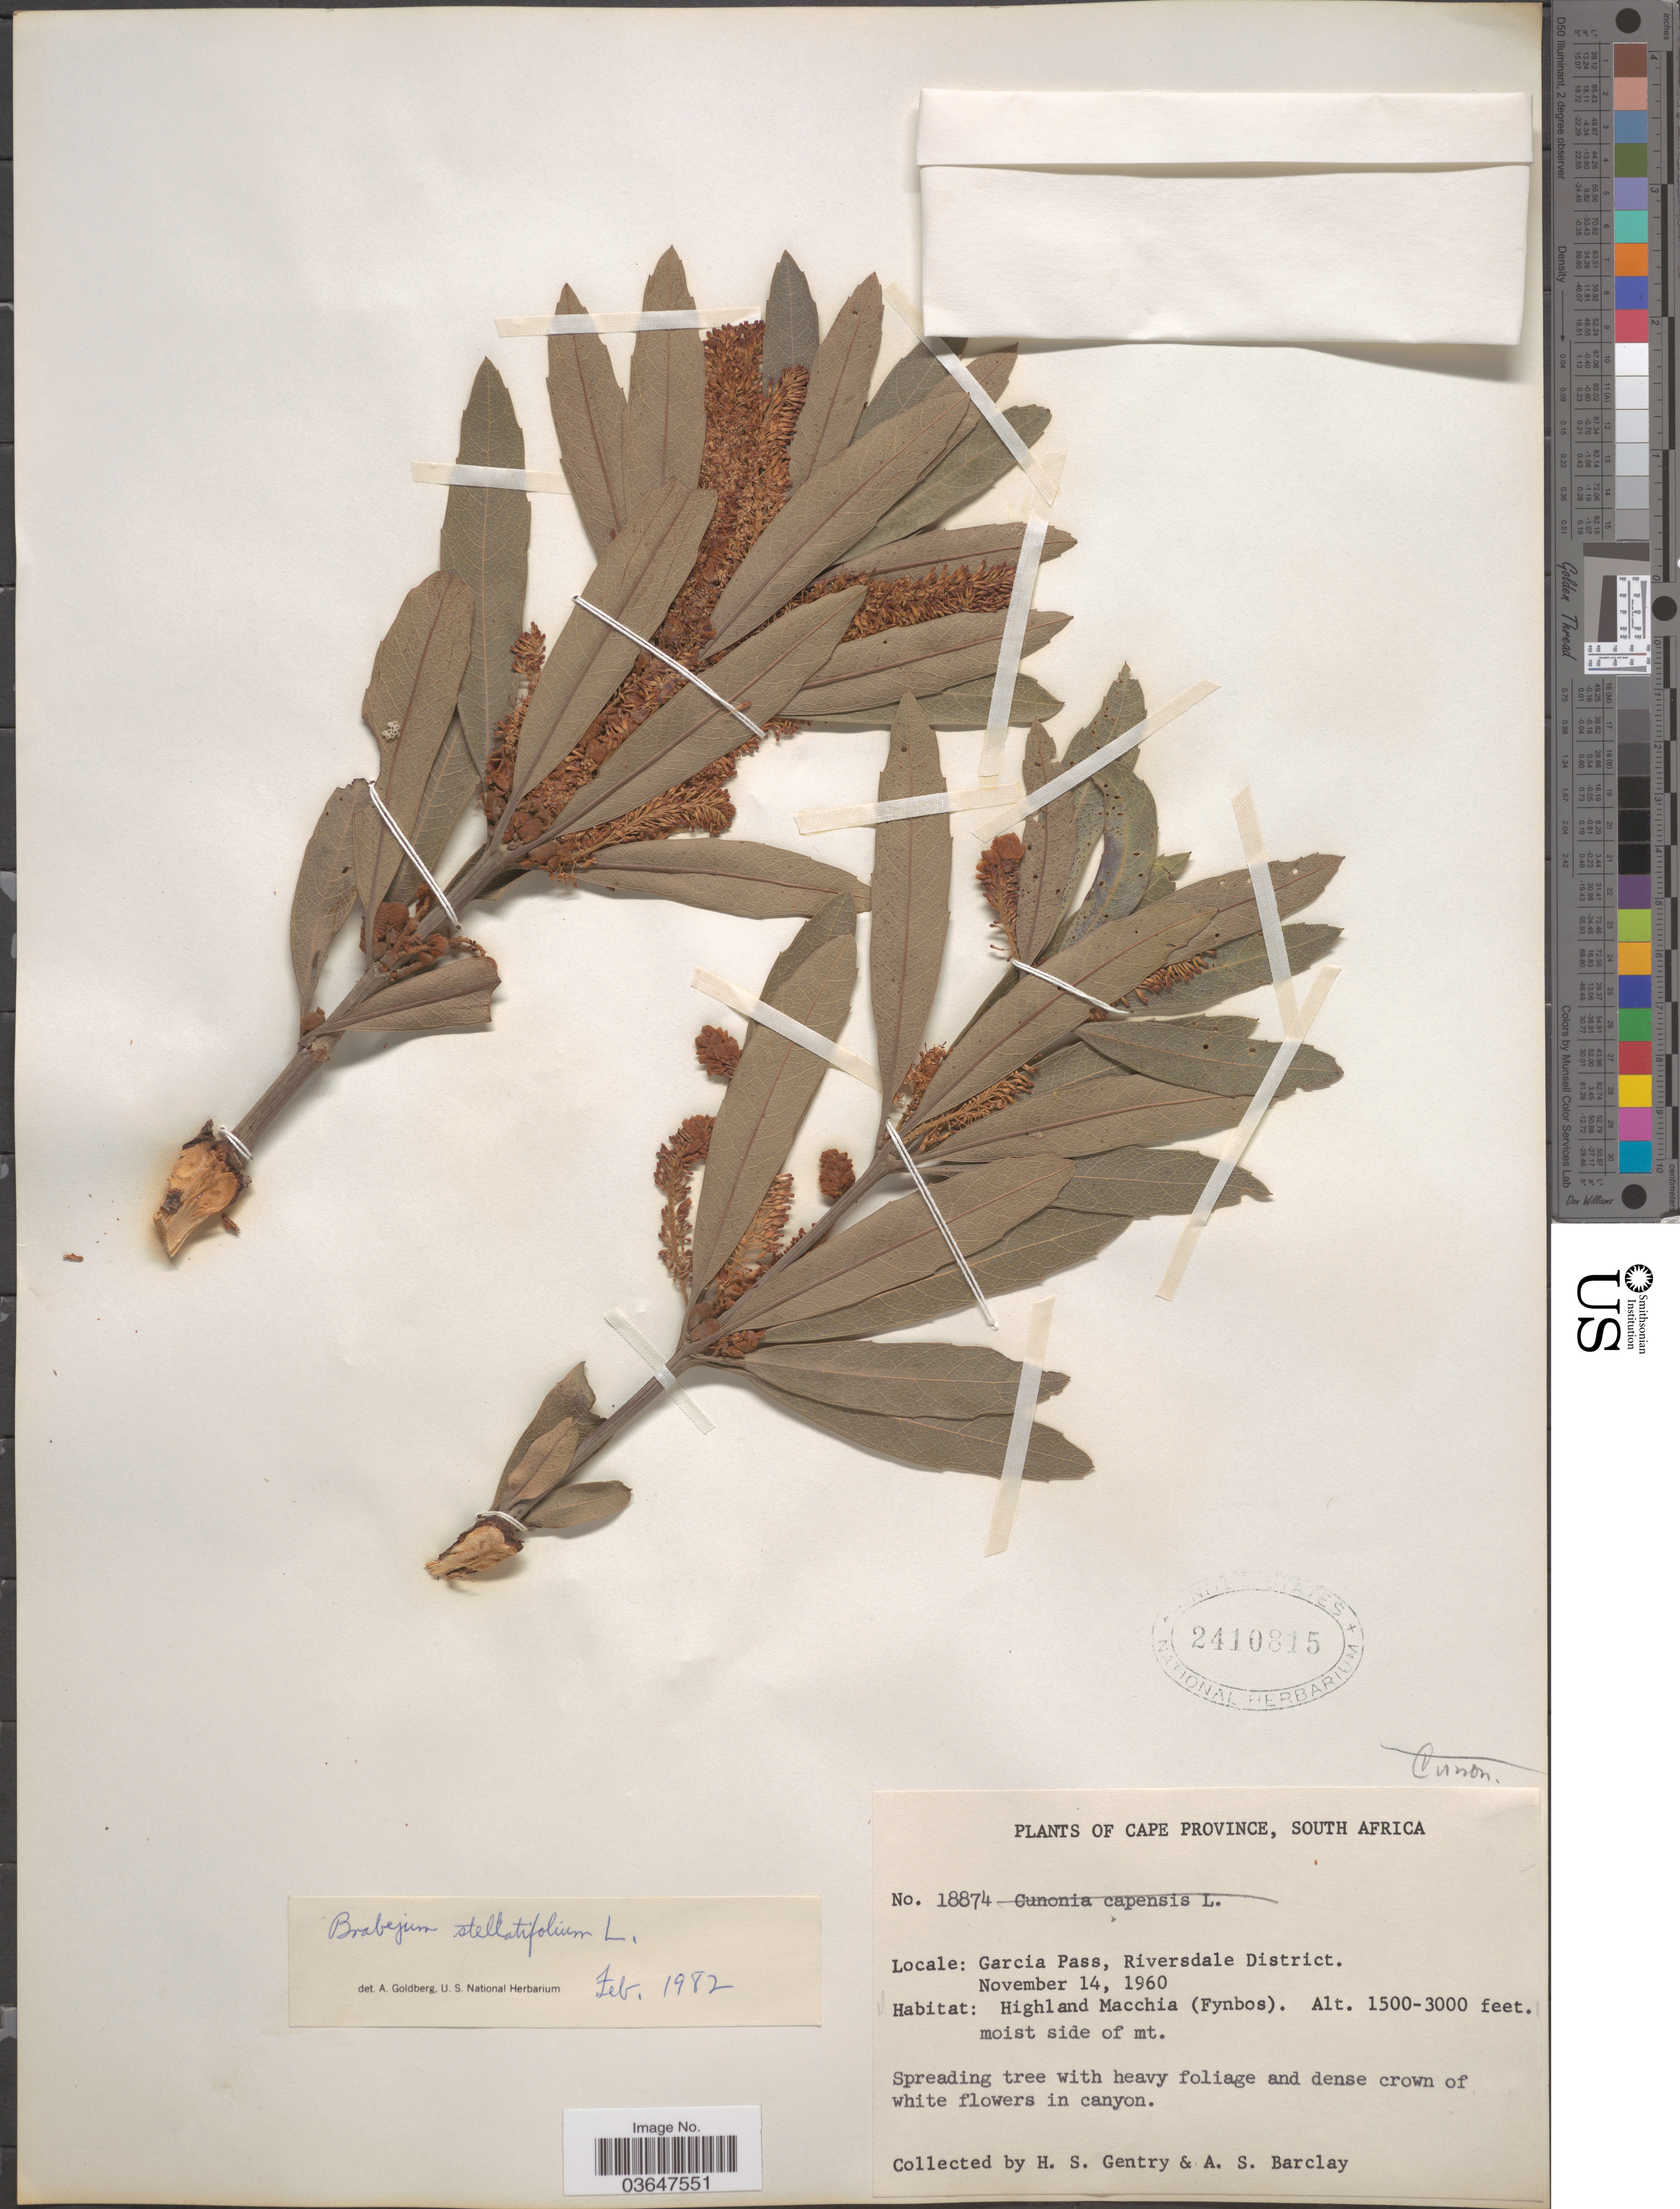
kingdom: Plantae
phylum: Tracheophyta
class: Magnoliopsida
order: Proteales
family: Proteaceae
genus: Brabejum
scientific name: Brabejum stellatifolium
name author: L.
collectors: H. S. Gentry & A. S. Barclay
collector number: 18874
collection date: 1960-11-14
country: South Africa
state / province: Western Cape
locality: Garcia Pass, Riversdale District. Highland Macchia (Fynbos). Moist side of mt.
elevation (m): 457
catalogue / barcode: US 2410815